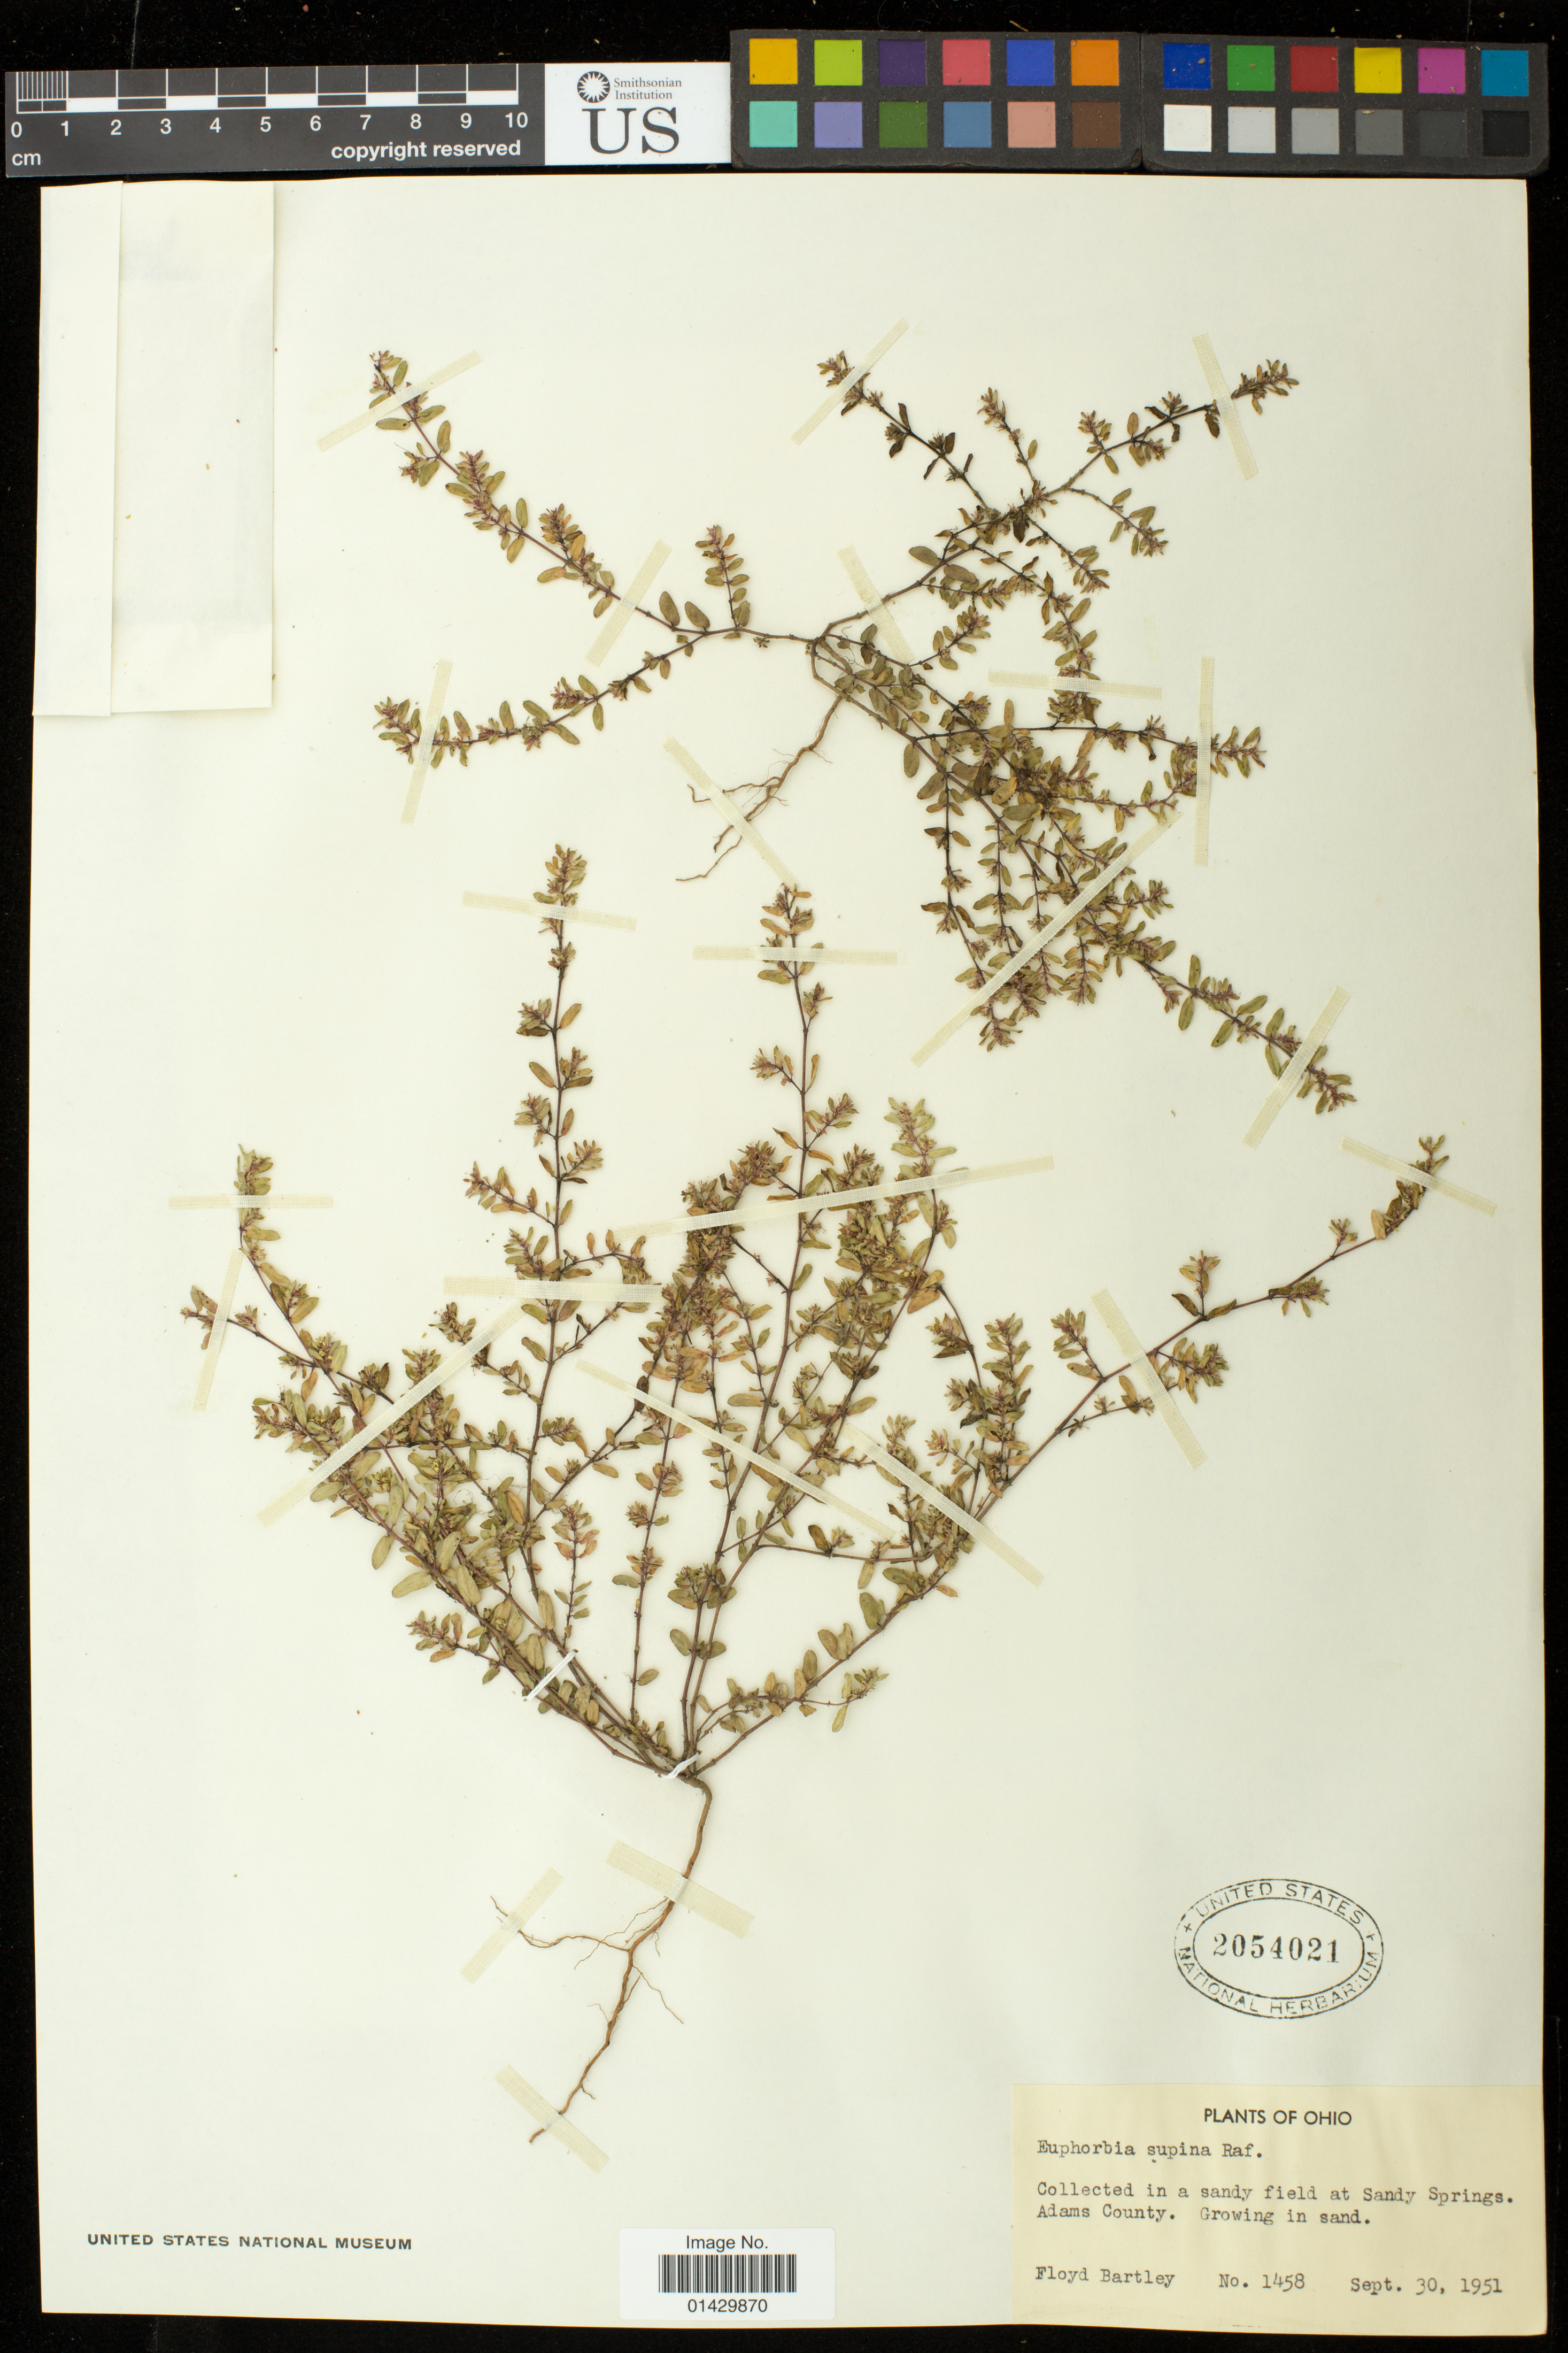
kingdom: Plantae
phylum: Tracheophyta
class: Magnoliopsida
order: Malpighiales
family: Euphorbiaceae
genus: Euphorbia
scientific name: Euphorbia maculata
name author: L.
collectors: F. Bartley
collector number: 1458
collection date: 1951-09-30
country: United States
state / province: Ohio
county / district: Adams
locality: Sandy Springs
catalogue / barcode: US 2054021